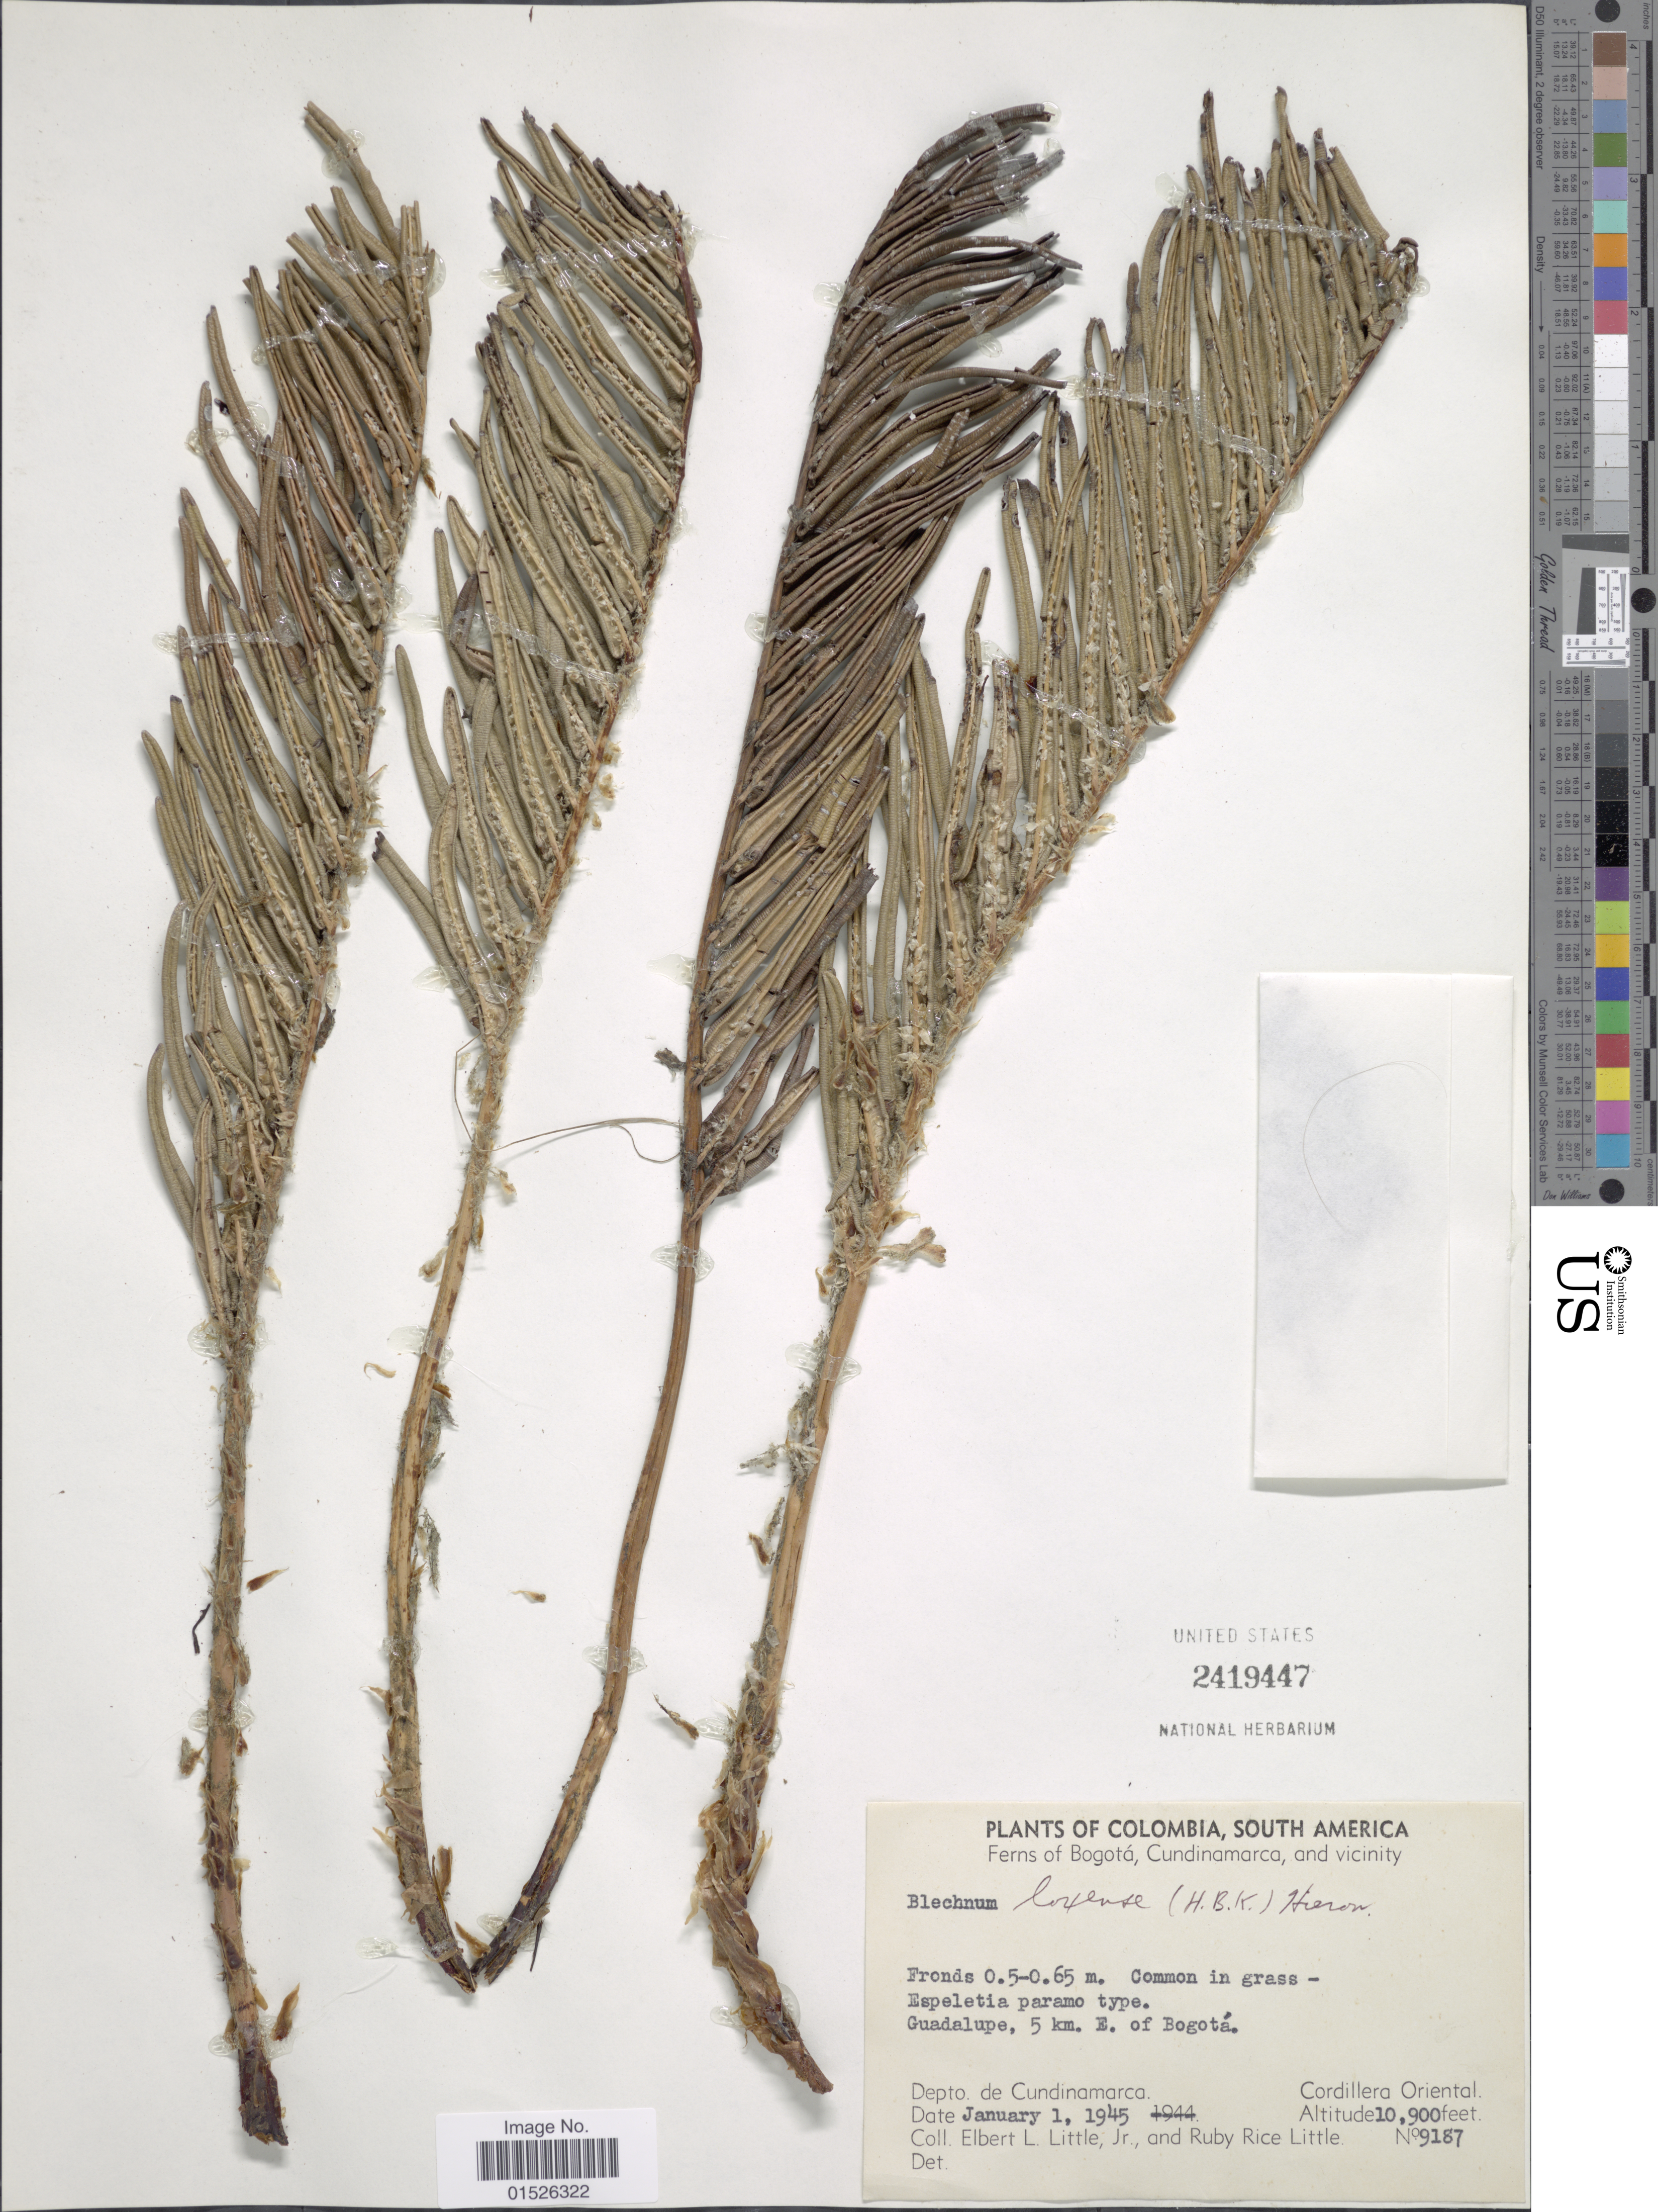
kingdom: Plantae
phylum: Tracheophyta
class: Polypodiopsida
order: Polypodiales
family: Blechnaceae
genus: Blechnum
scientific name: Blechnum loxense var. loxense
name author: (Kunth) Hook. ex Salomon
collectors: E. L. Little & R. R. Little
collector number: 9187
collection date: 1945-01-01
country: Colombia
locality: Colombia, South Ameria. Guadalupe, 5 km. E. of Bogota. Depto. de Cundinamarca, Cordillera Oriental.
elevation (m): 3322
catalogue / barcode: US 2419447